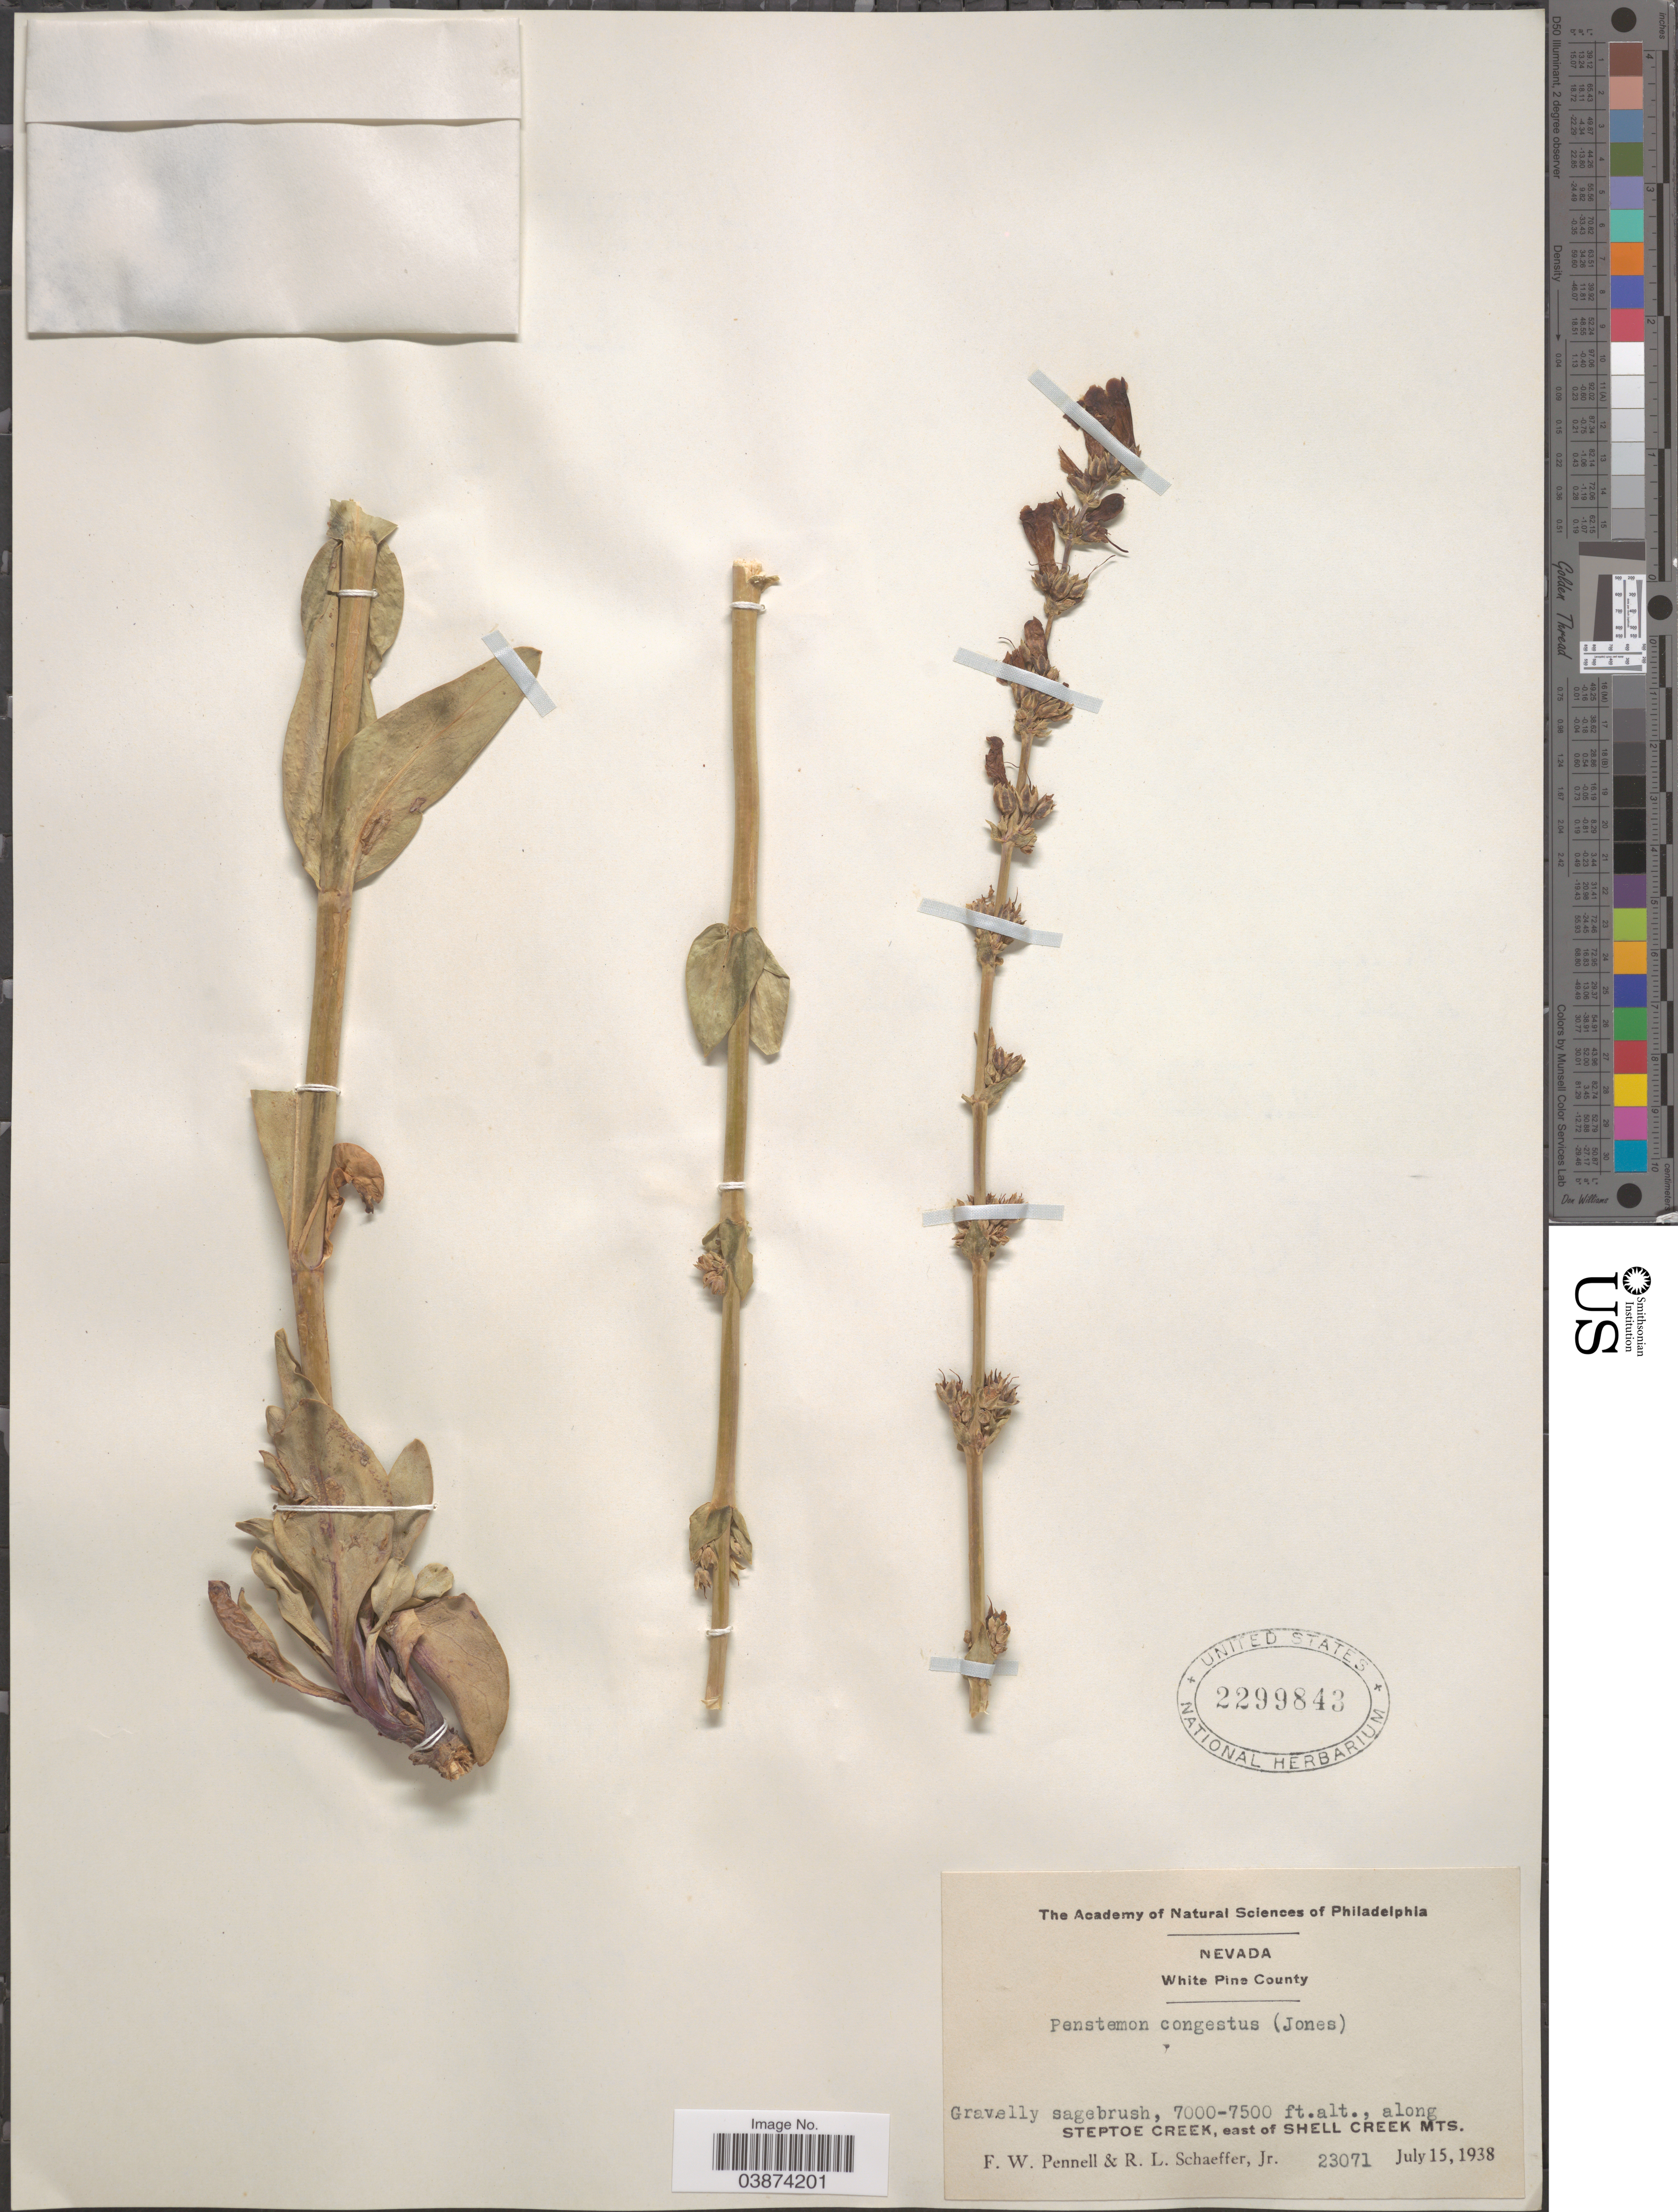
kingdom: Plantae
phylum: Tracheophyta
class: Magnoliopsida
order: Lamiales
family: Plantaginaceae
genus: Penstemon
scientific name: Penstemon congestus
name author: (M.E. Jones) Pennell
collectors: F. W. Pennell & R. L. Schaeffer Jr.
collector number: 23071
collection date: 1938-07-15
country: United States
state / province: Nevada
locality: White Pine County. Along Steptoe Creek, east of Shell Creek Mts.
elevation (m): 2134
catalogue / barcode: US 2299843